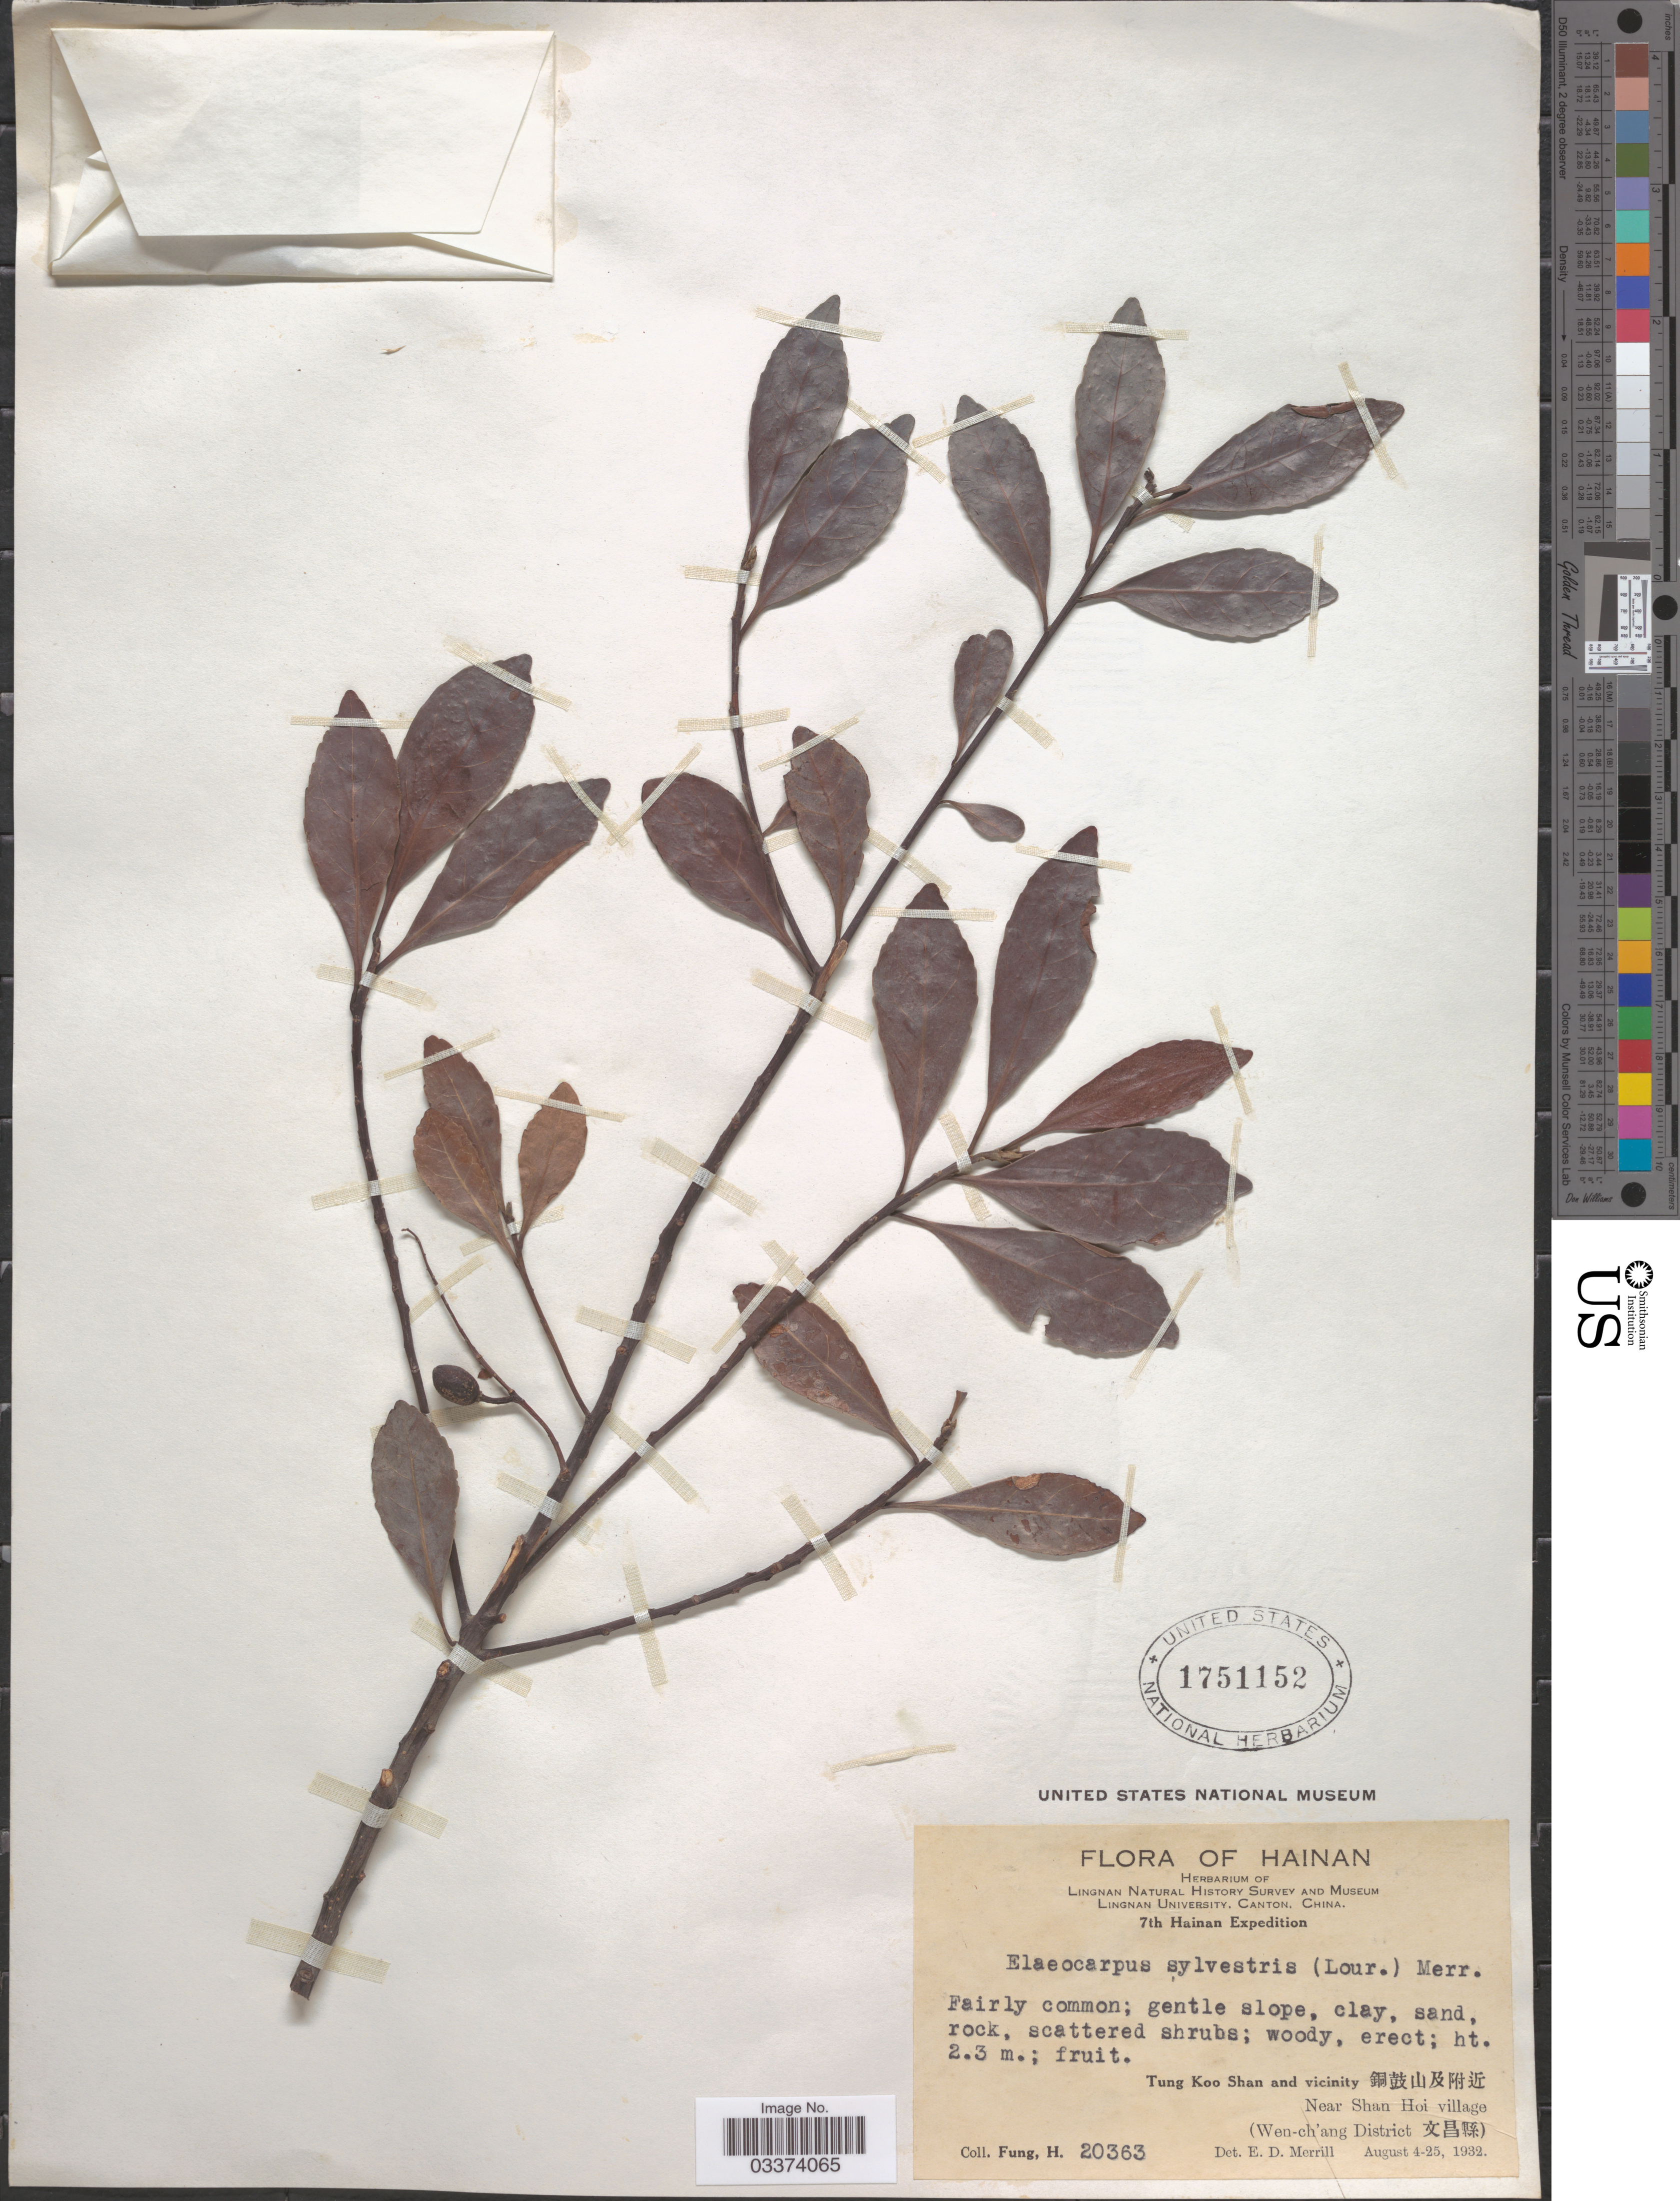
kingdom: Plantae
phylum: Tracheophyta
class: Magnoliopsida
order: Oxalidales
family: Elaeocarpaceae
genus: Elaeocarpus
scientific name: Elaeocarpus sylvestris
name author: (Lour.) Poir.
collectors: H. Fung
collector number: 20363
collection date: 1932-08-04/1932-08-25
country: China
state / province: Hainan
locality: Near Shan Hoi village (Wen-ch'ang District).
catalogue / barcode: US 1751152